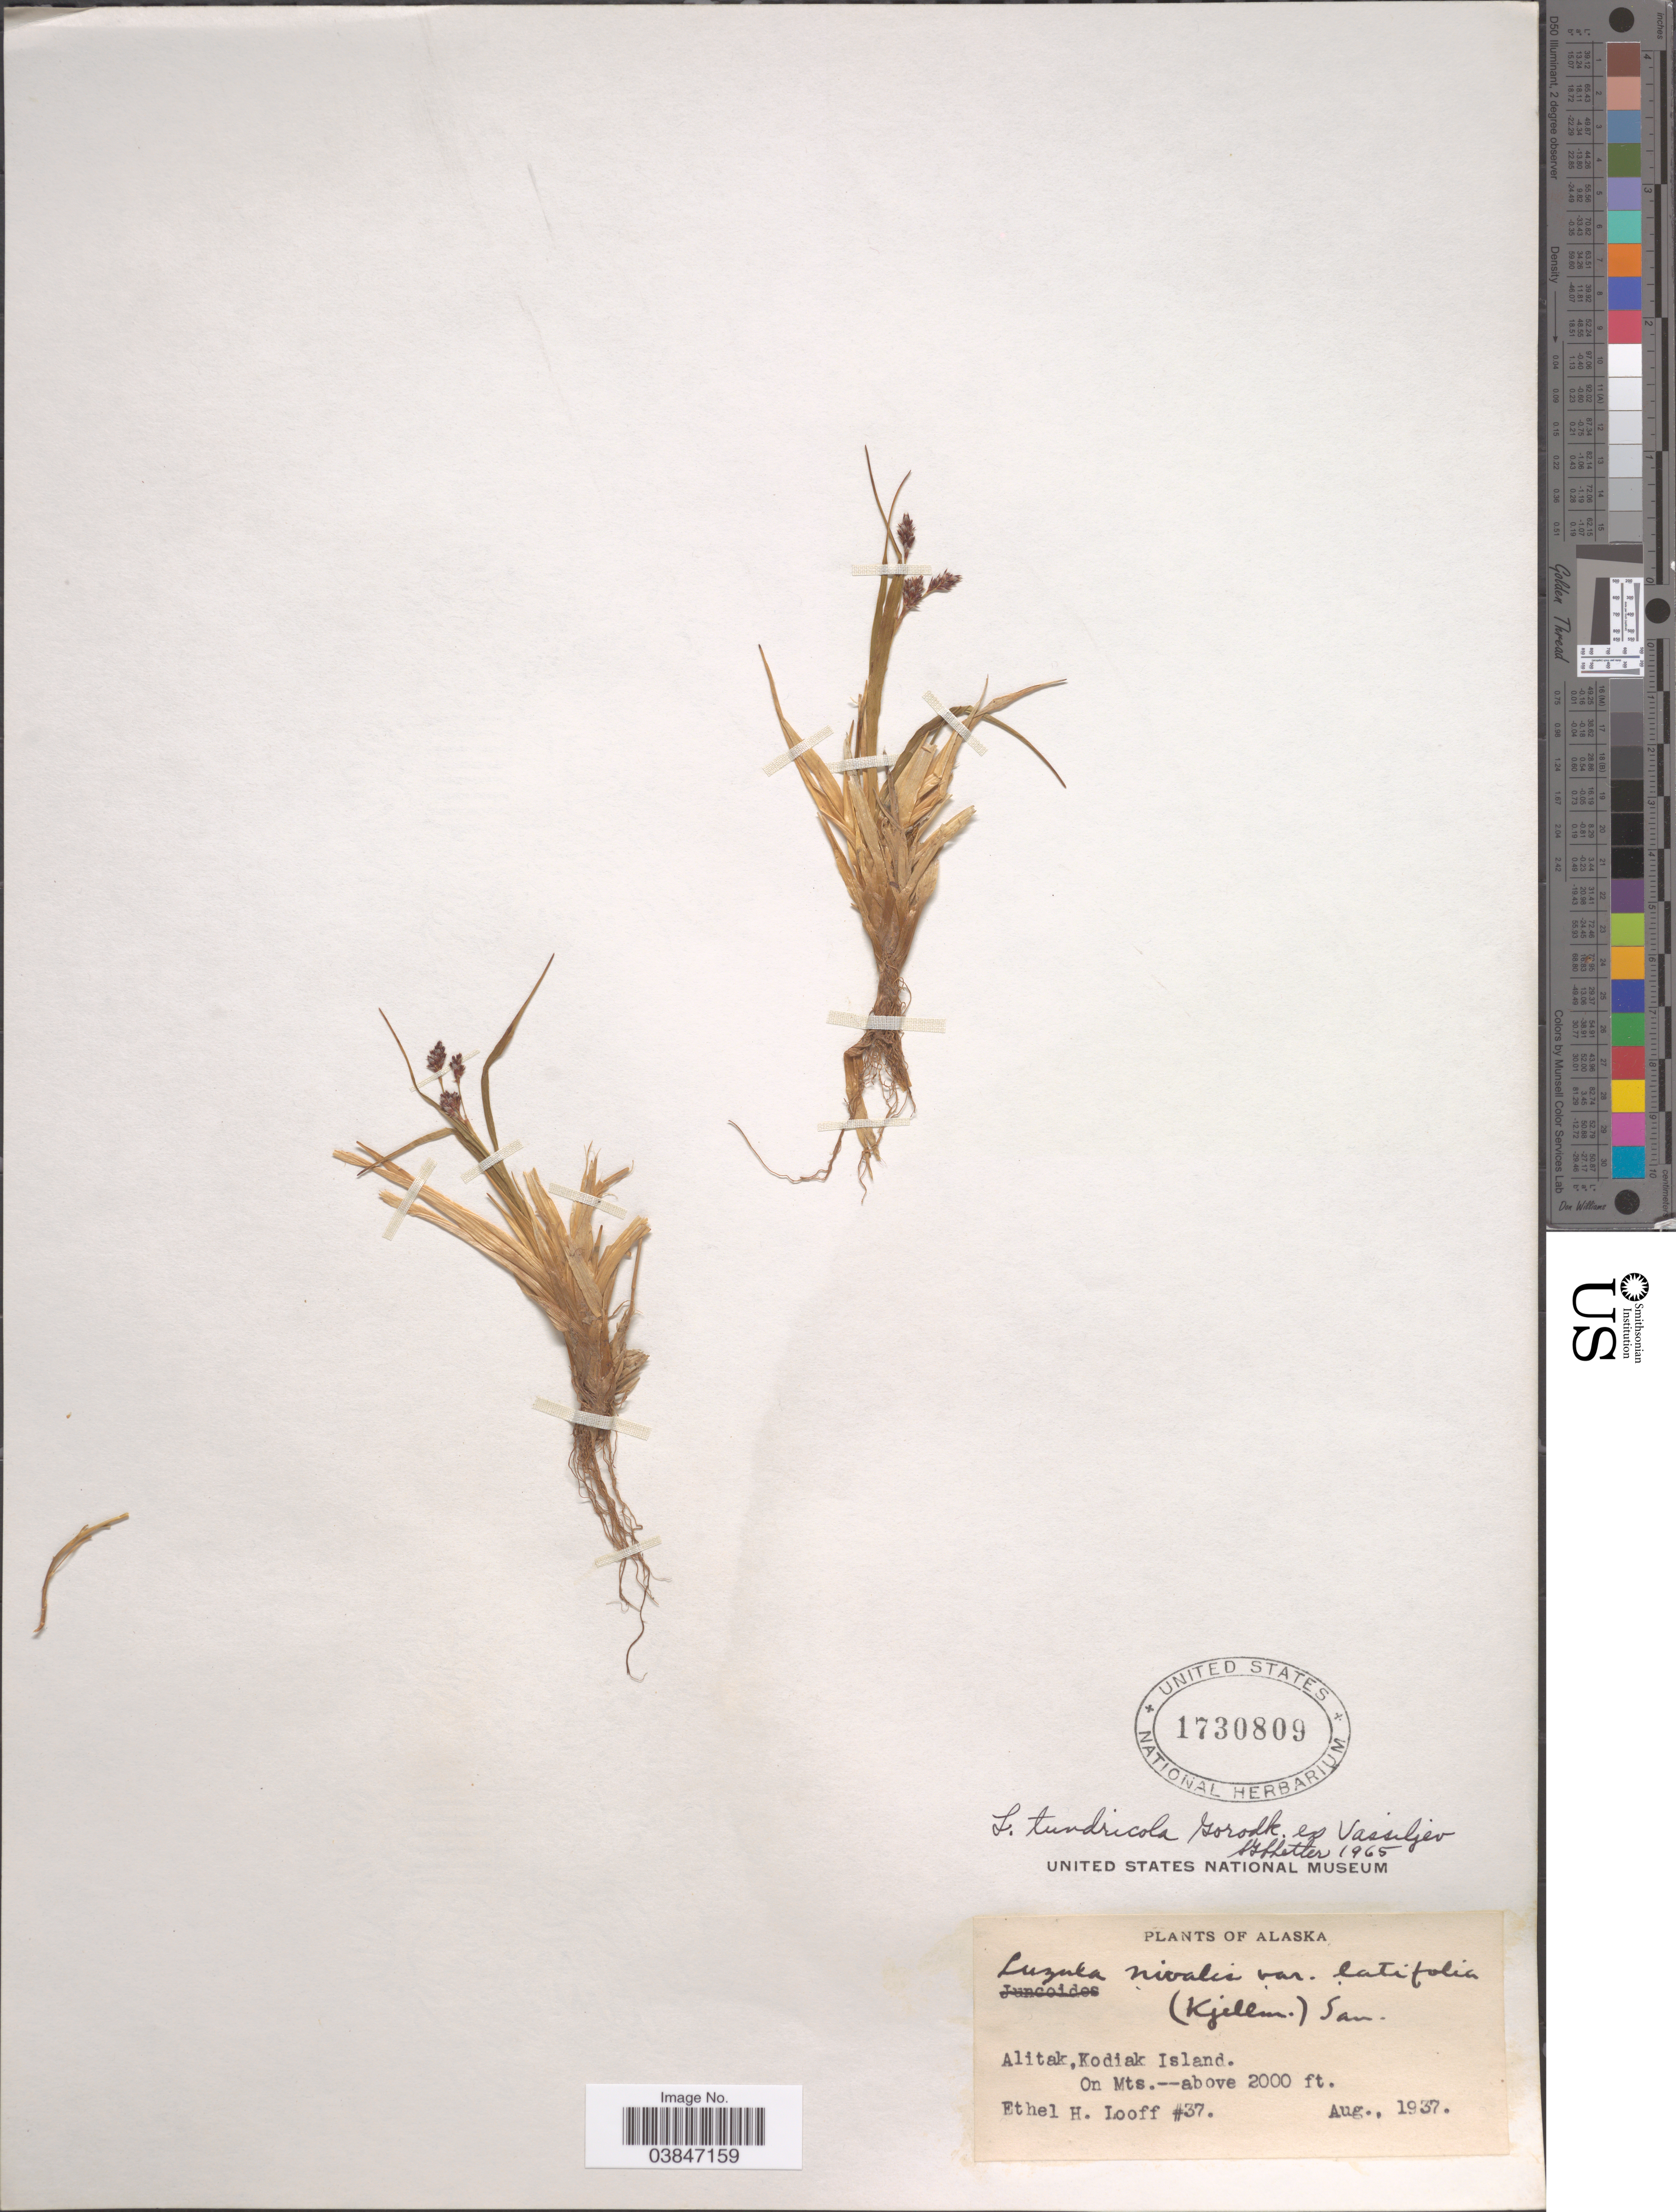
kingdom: Plantae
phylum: Tracheophyta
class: Liliopsida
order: Poales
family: Juncaceae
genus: Luzula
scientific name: Luzula tundricola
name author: (Gorodkov) V. Vassil.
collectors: E. Looff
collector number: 37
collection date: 1937-08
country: United States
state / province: Alaska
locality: Alitak, Kodiak Island. On Mts.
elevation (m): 610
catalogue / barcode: US 1730809